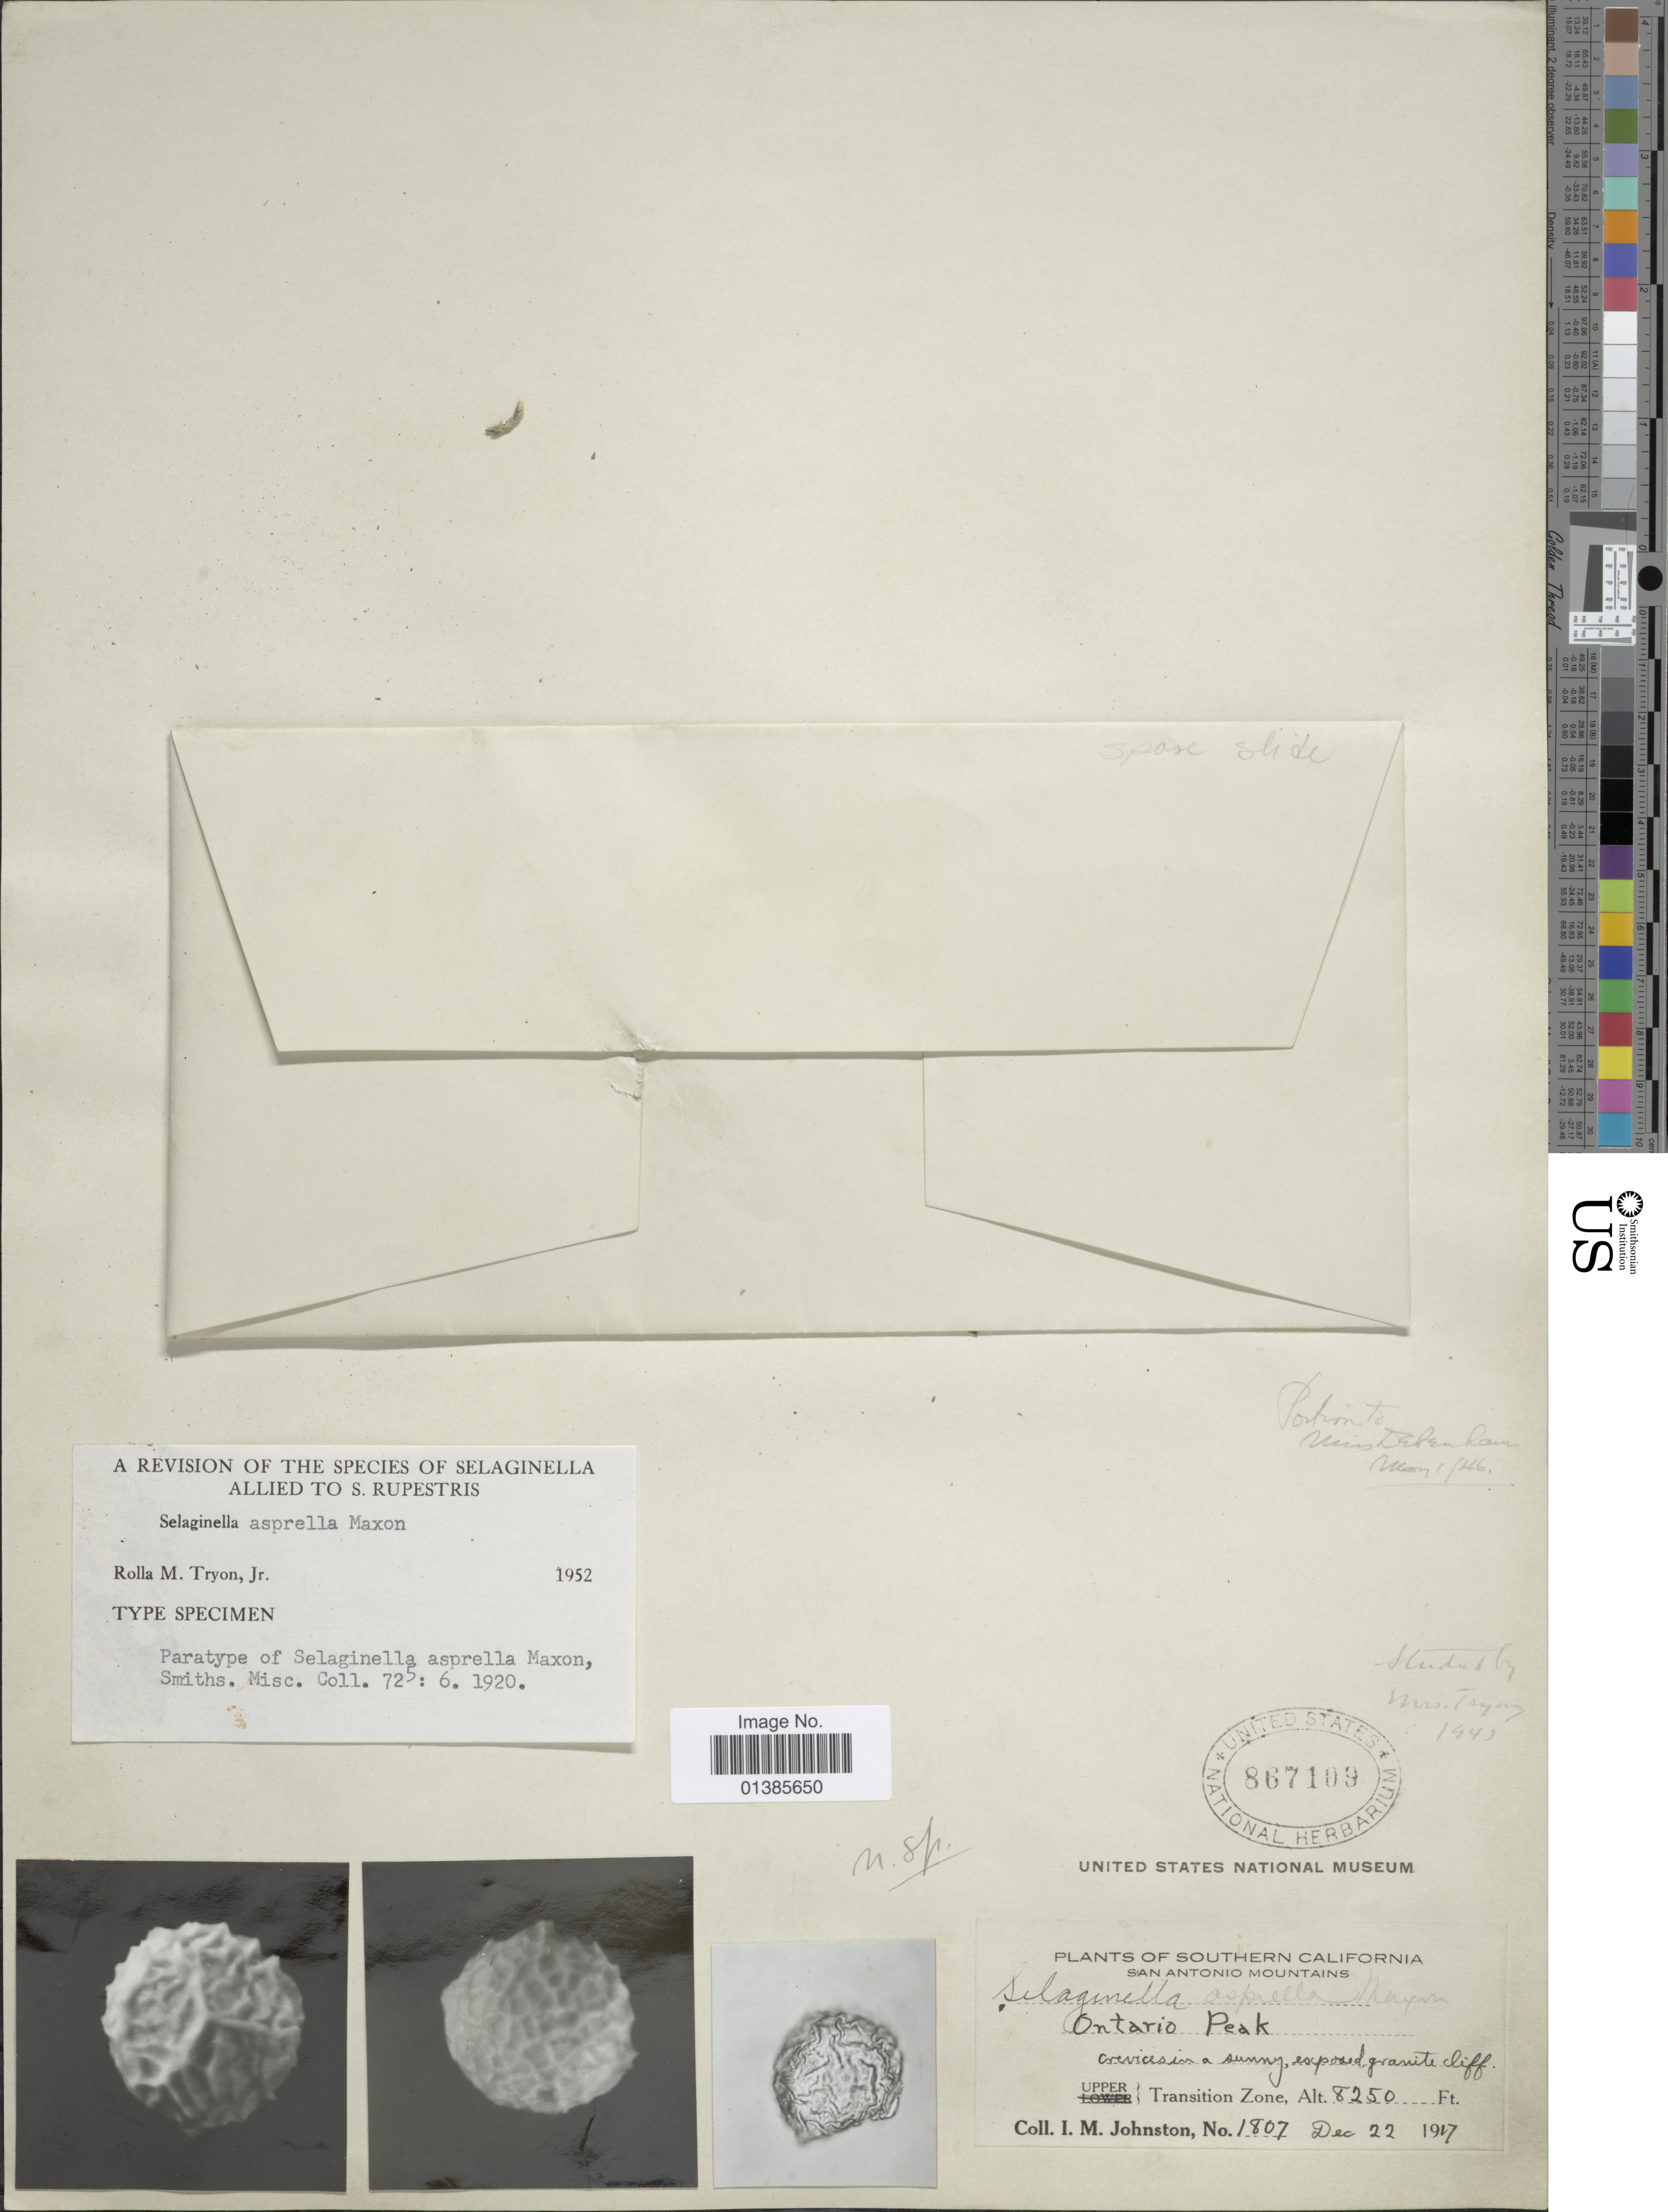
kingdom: Plantae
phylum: Tracheophyta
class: Lycopodiopsida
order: Selaginellales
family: Selaginellaceae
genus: Selaginella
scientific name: Selaginella asprella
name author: Maxon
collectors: I.M. Johnston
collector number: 1807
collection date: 1917-12-22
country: United States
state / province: California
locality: San Antonio Mountains. Ontario Peak. Upper Transition Zone.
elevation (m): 2515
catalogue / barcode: US 867109